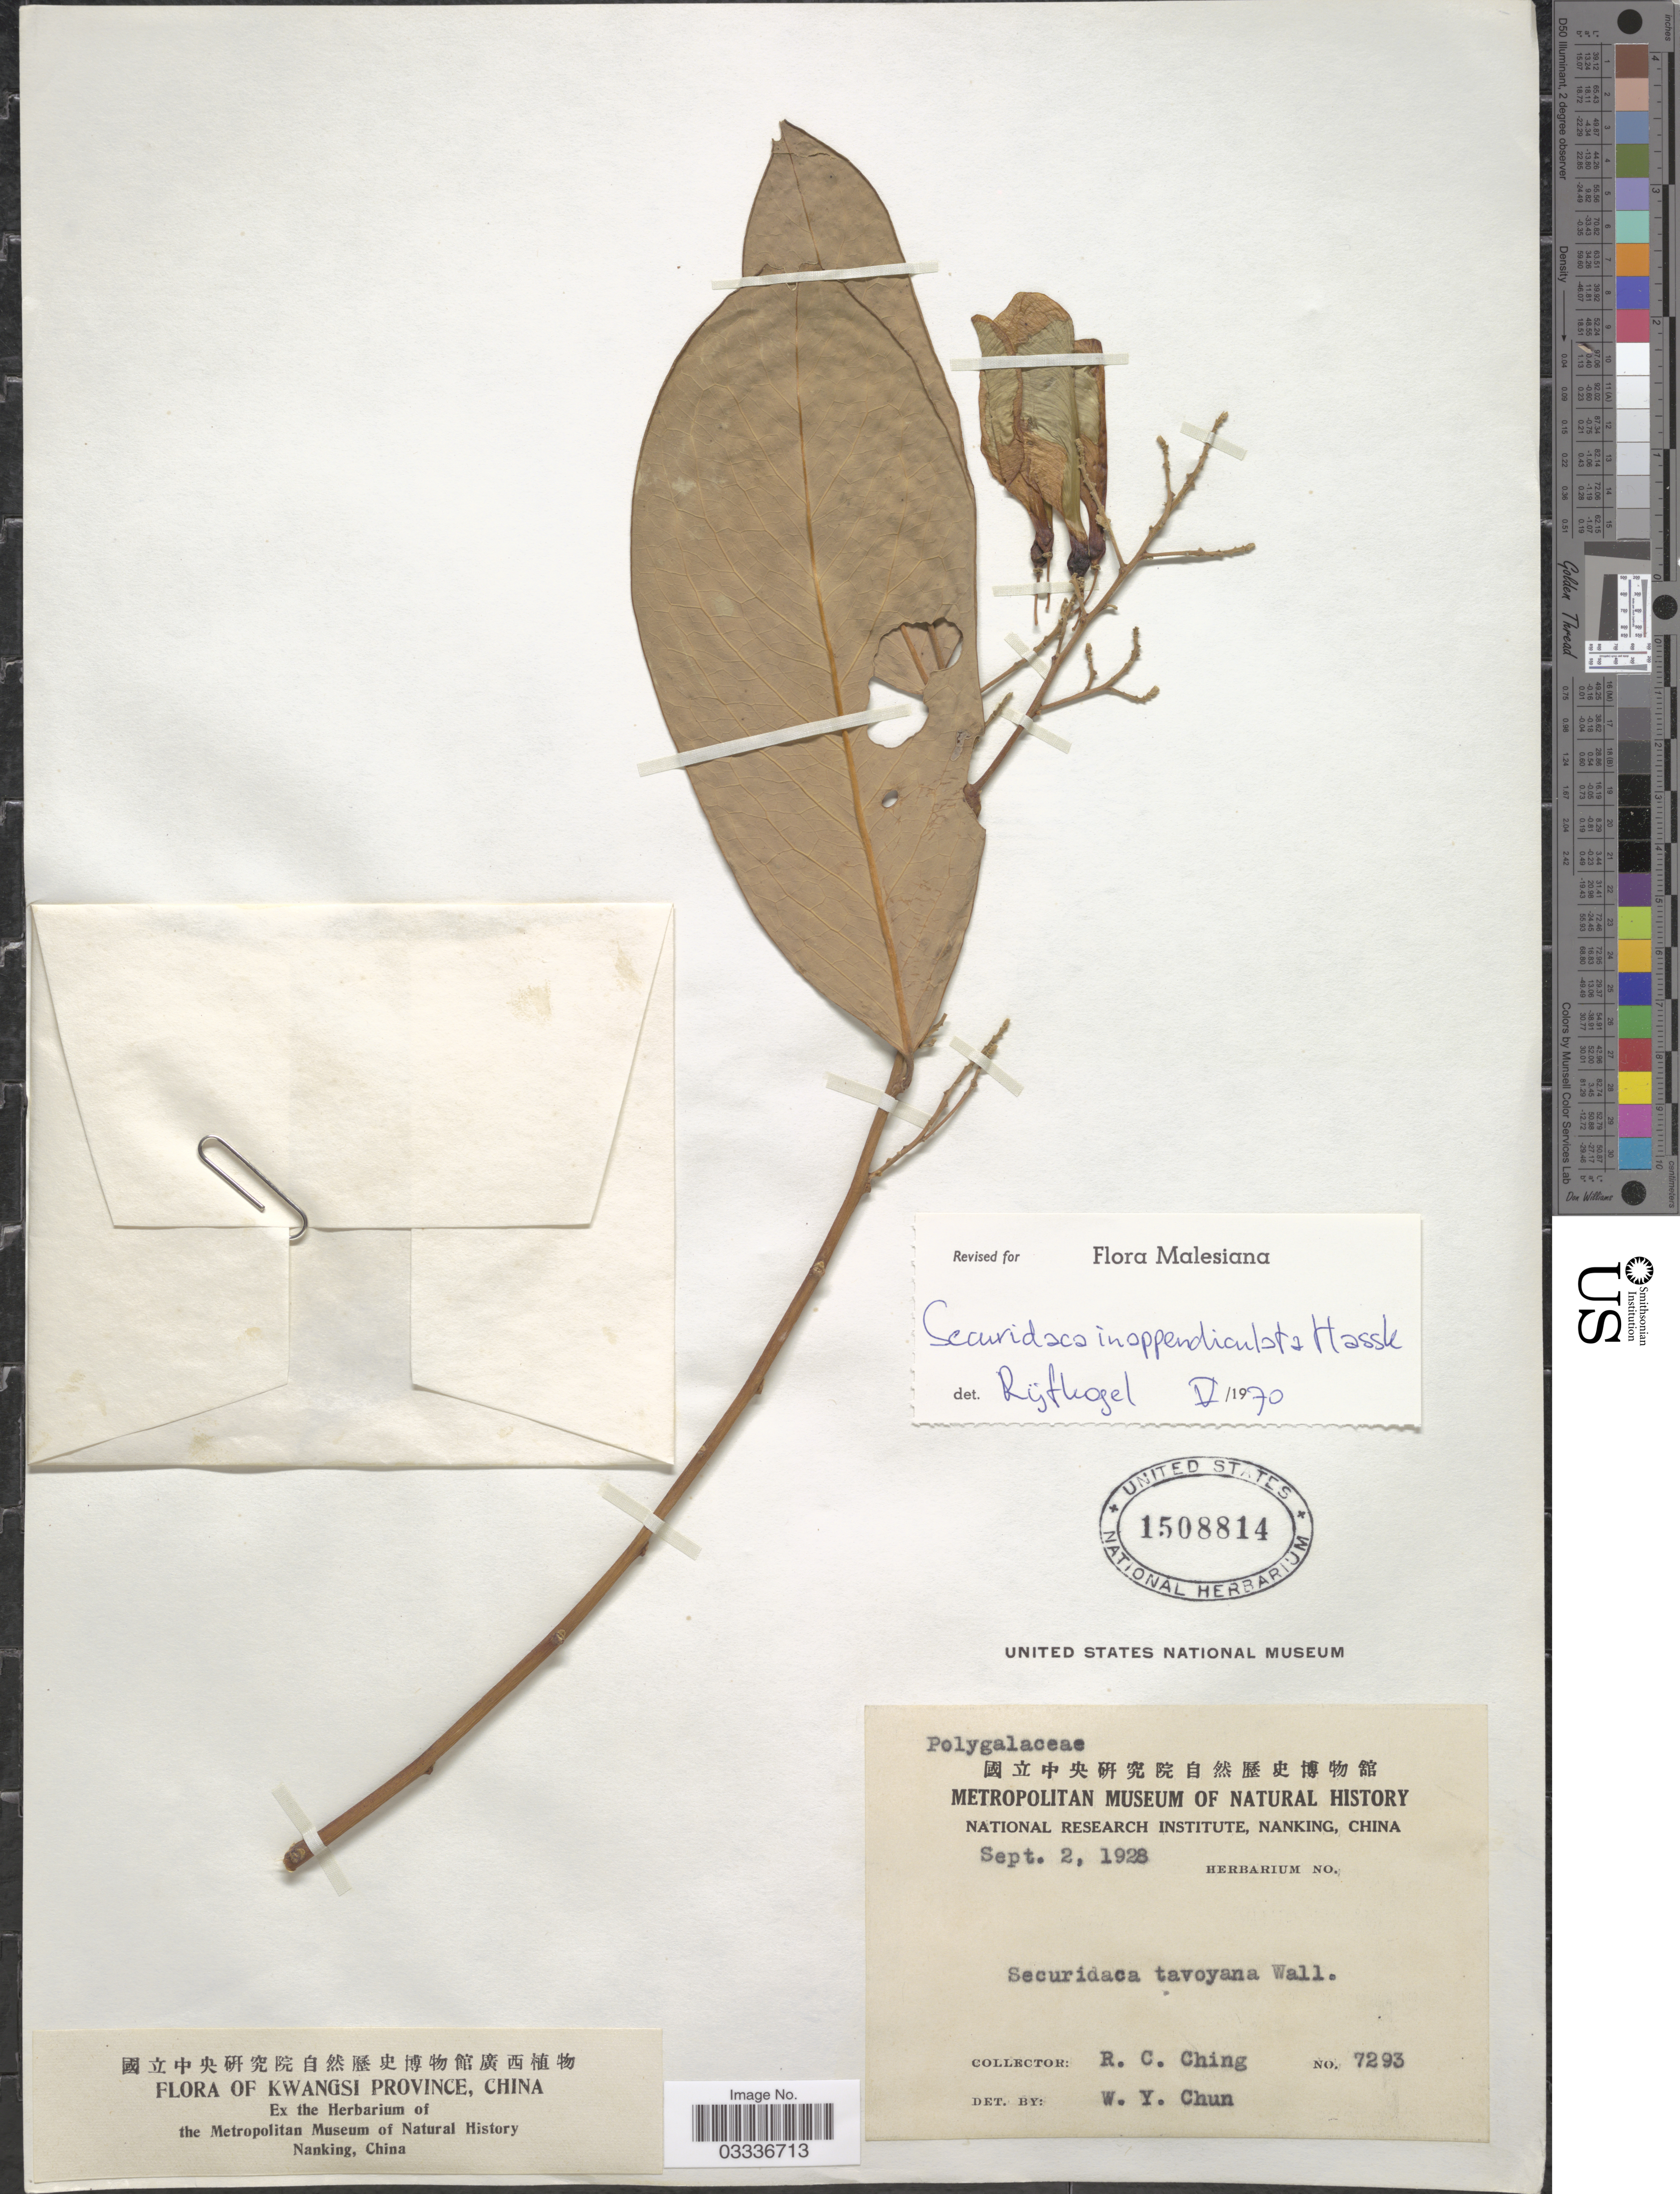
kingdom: Plantae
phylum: Tracheophyta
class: Magnoliopsida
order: Fabales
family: Polygalaceae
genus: Securidaca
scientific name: Securidaca inappendiculata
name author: Hassk.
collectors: R. C. Ching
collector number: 7293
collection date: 1928-09-02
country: China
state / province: Guangxi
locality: Kwangsi Province.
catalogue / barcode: US 1508814